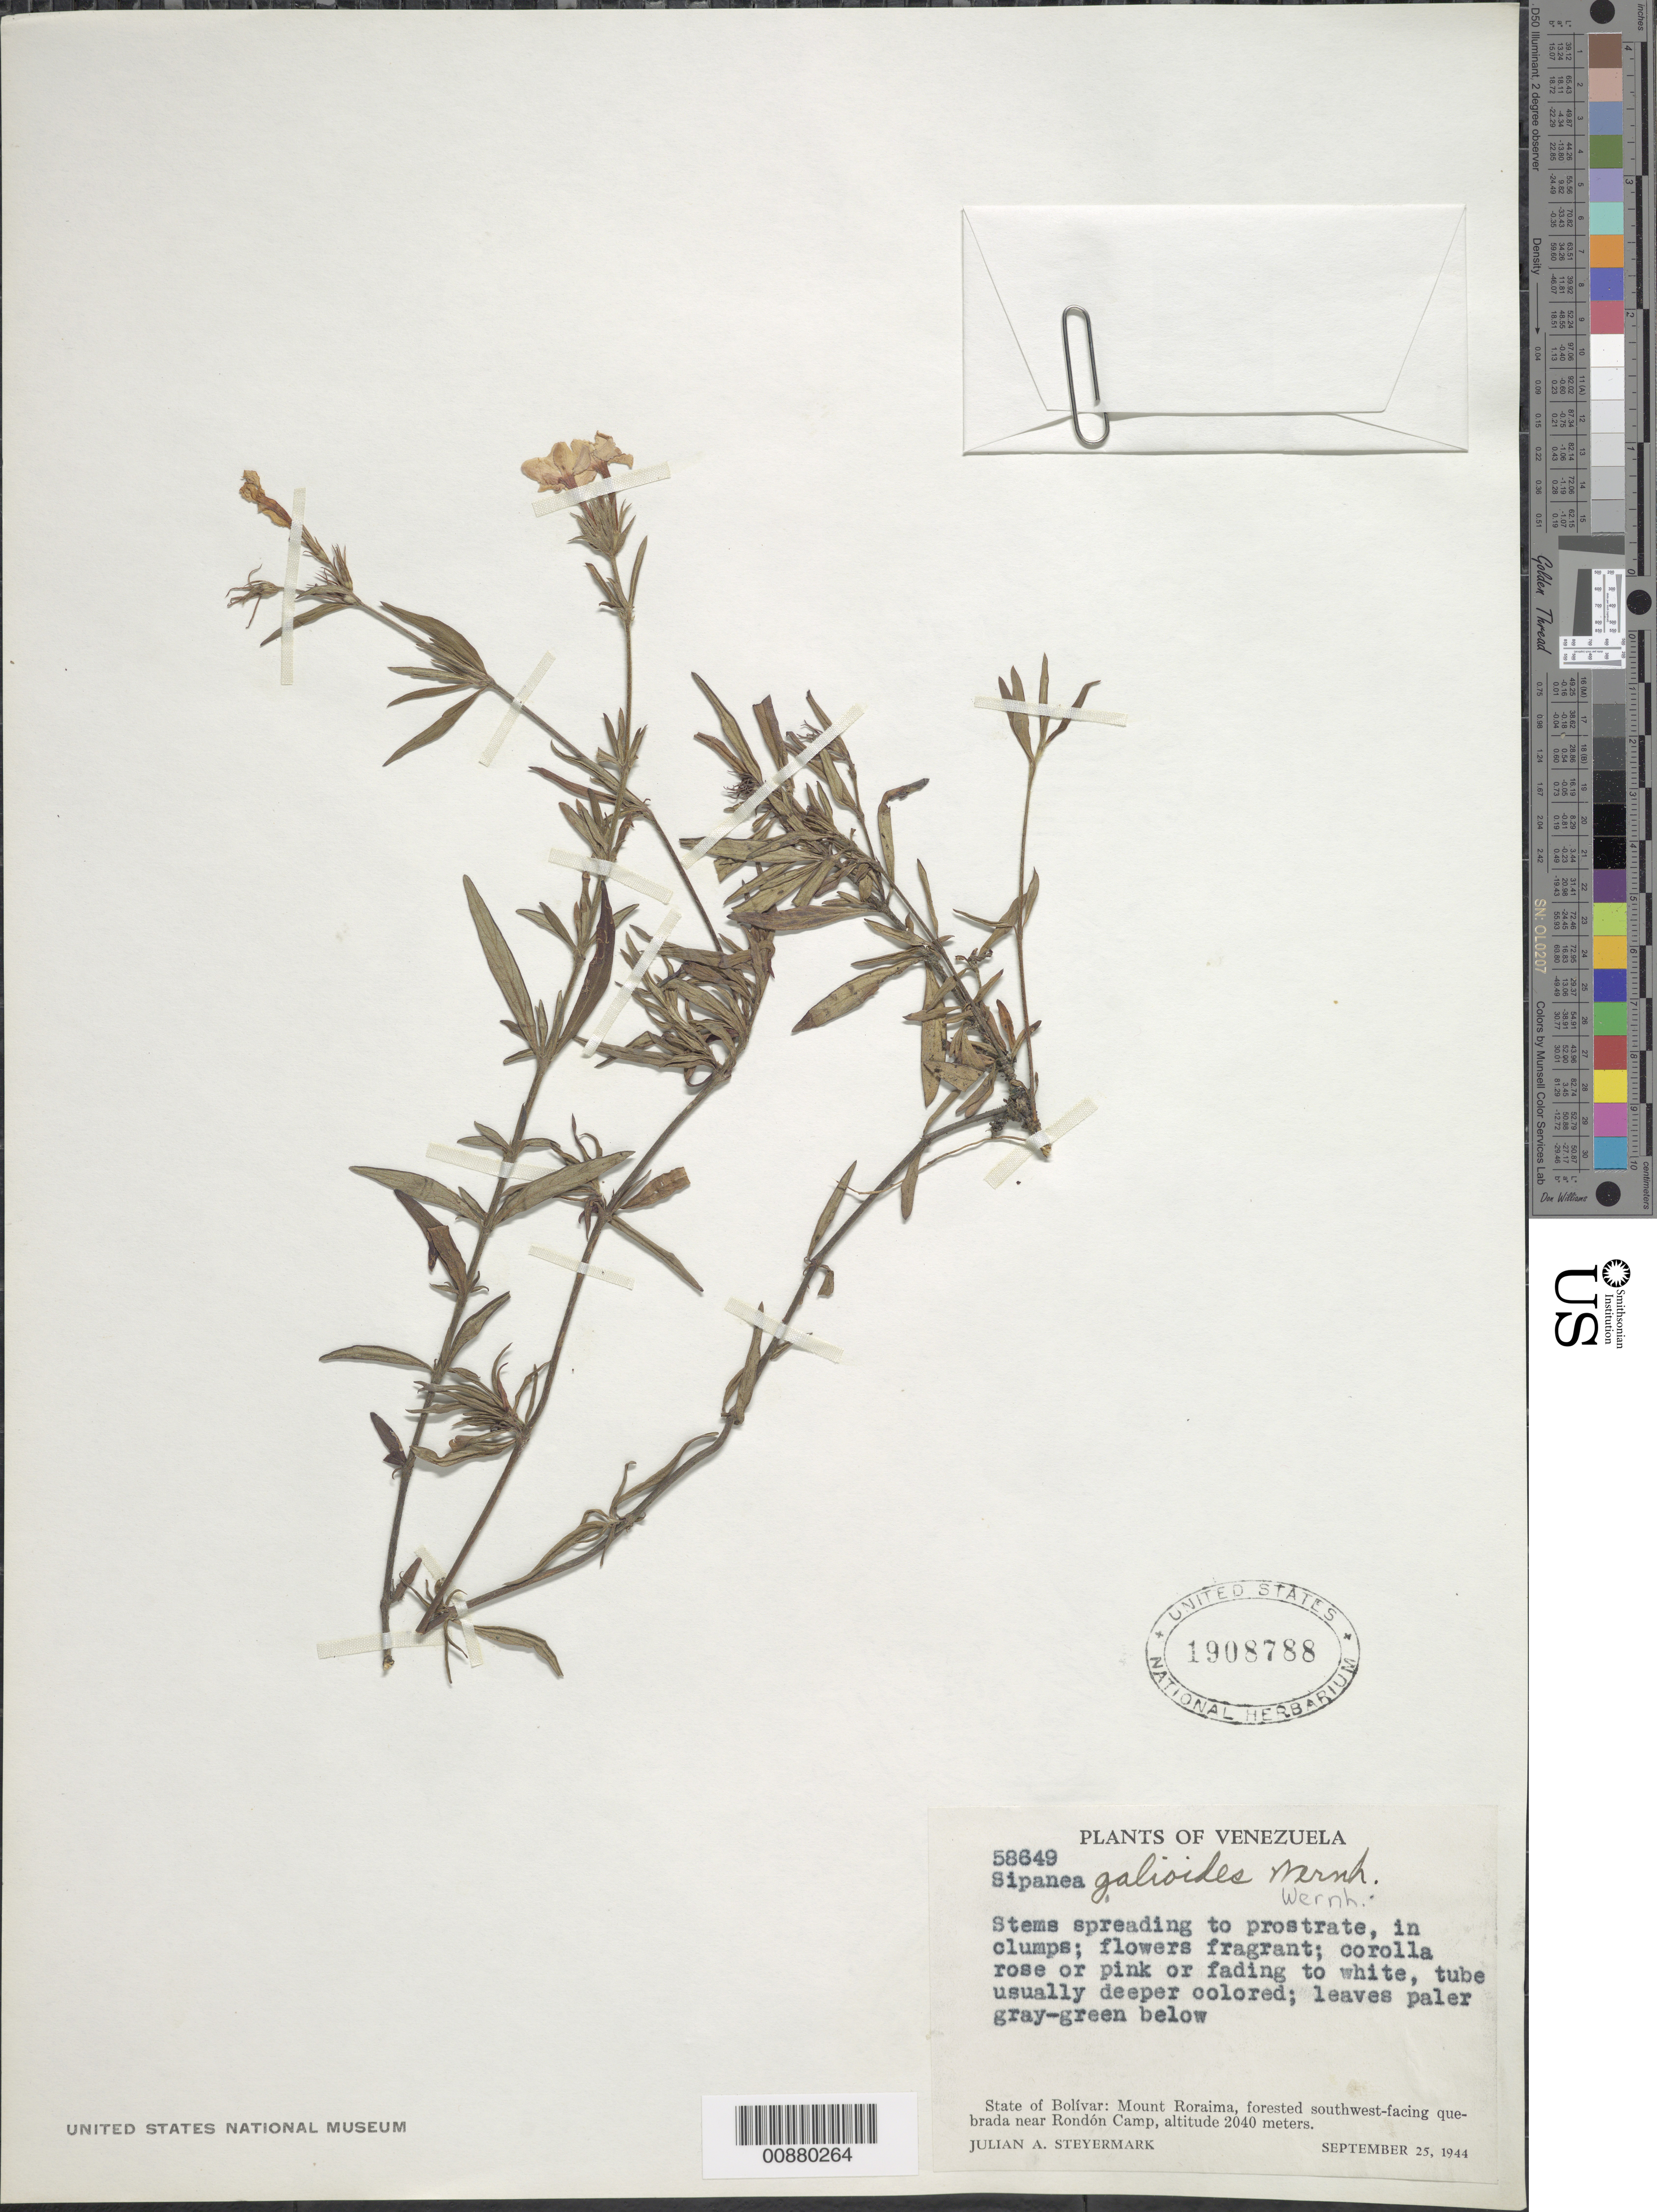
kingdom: Plantae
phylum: Tracheophyta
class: Magnoliopsida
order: Gentianales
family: Rubiaceae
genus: Sipanea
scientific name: Sipanea galioides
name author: Wernham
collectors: J. Steyermark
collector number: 58649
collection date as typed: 25-Sep-44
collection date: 1944-09-25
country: Venezuela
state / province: Bolívar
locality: Mt. Roraima, near Rondón Camp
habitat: Forested SW-facing quebrada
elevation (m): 2040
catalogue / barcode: US 1908788